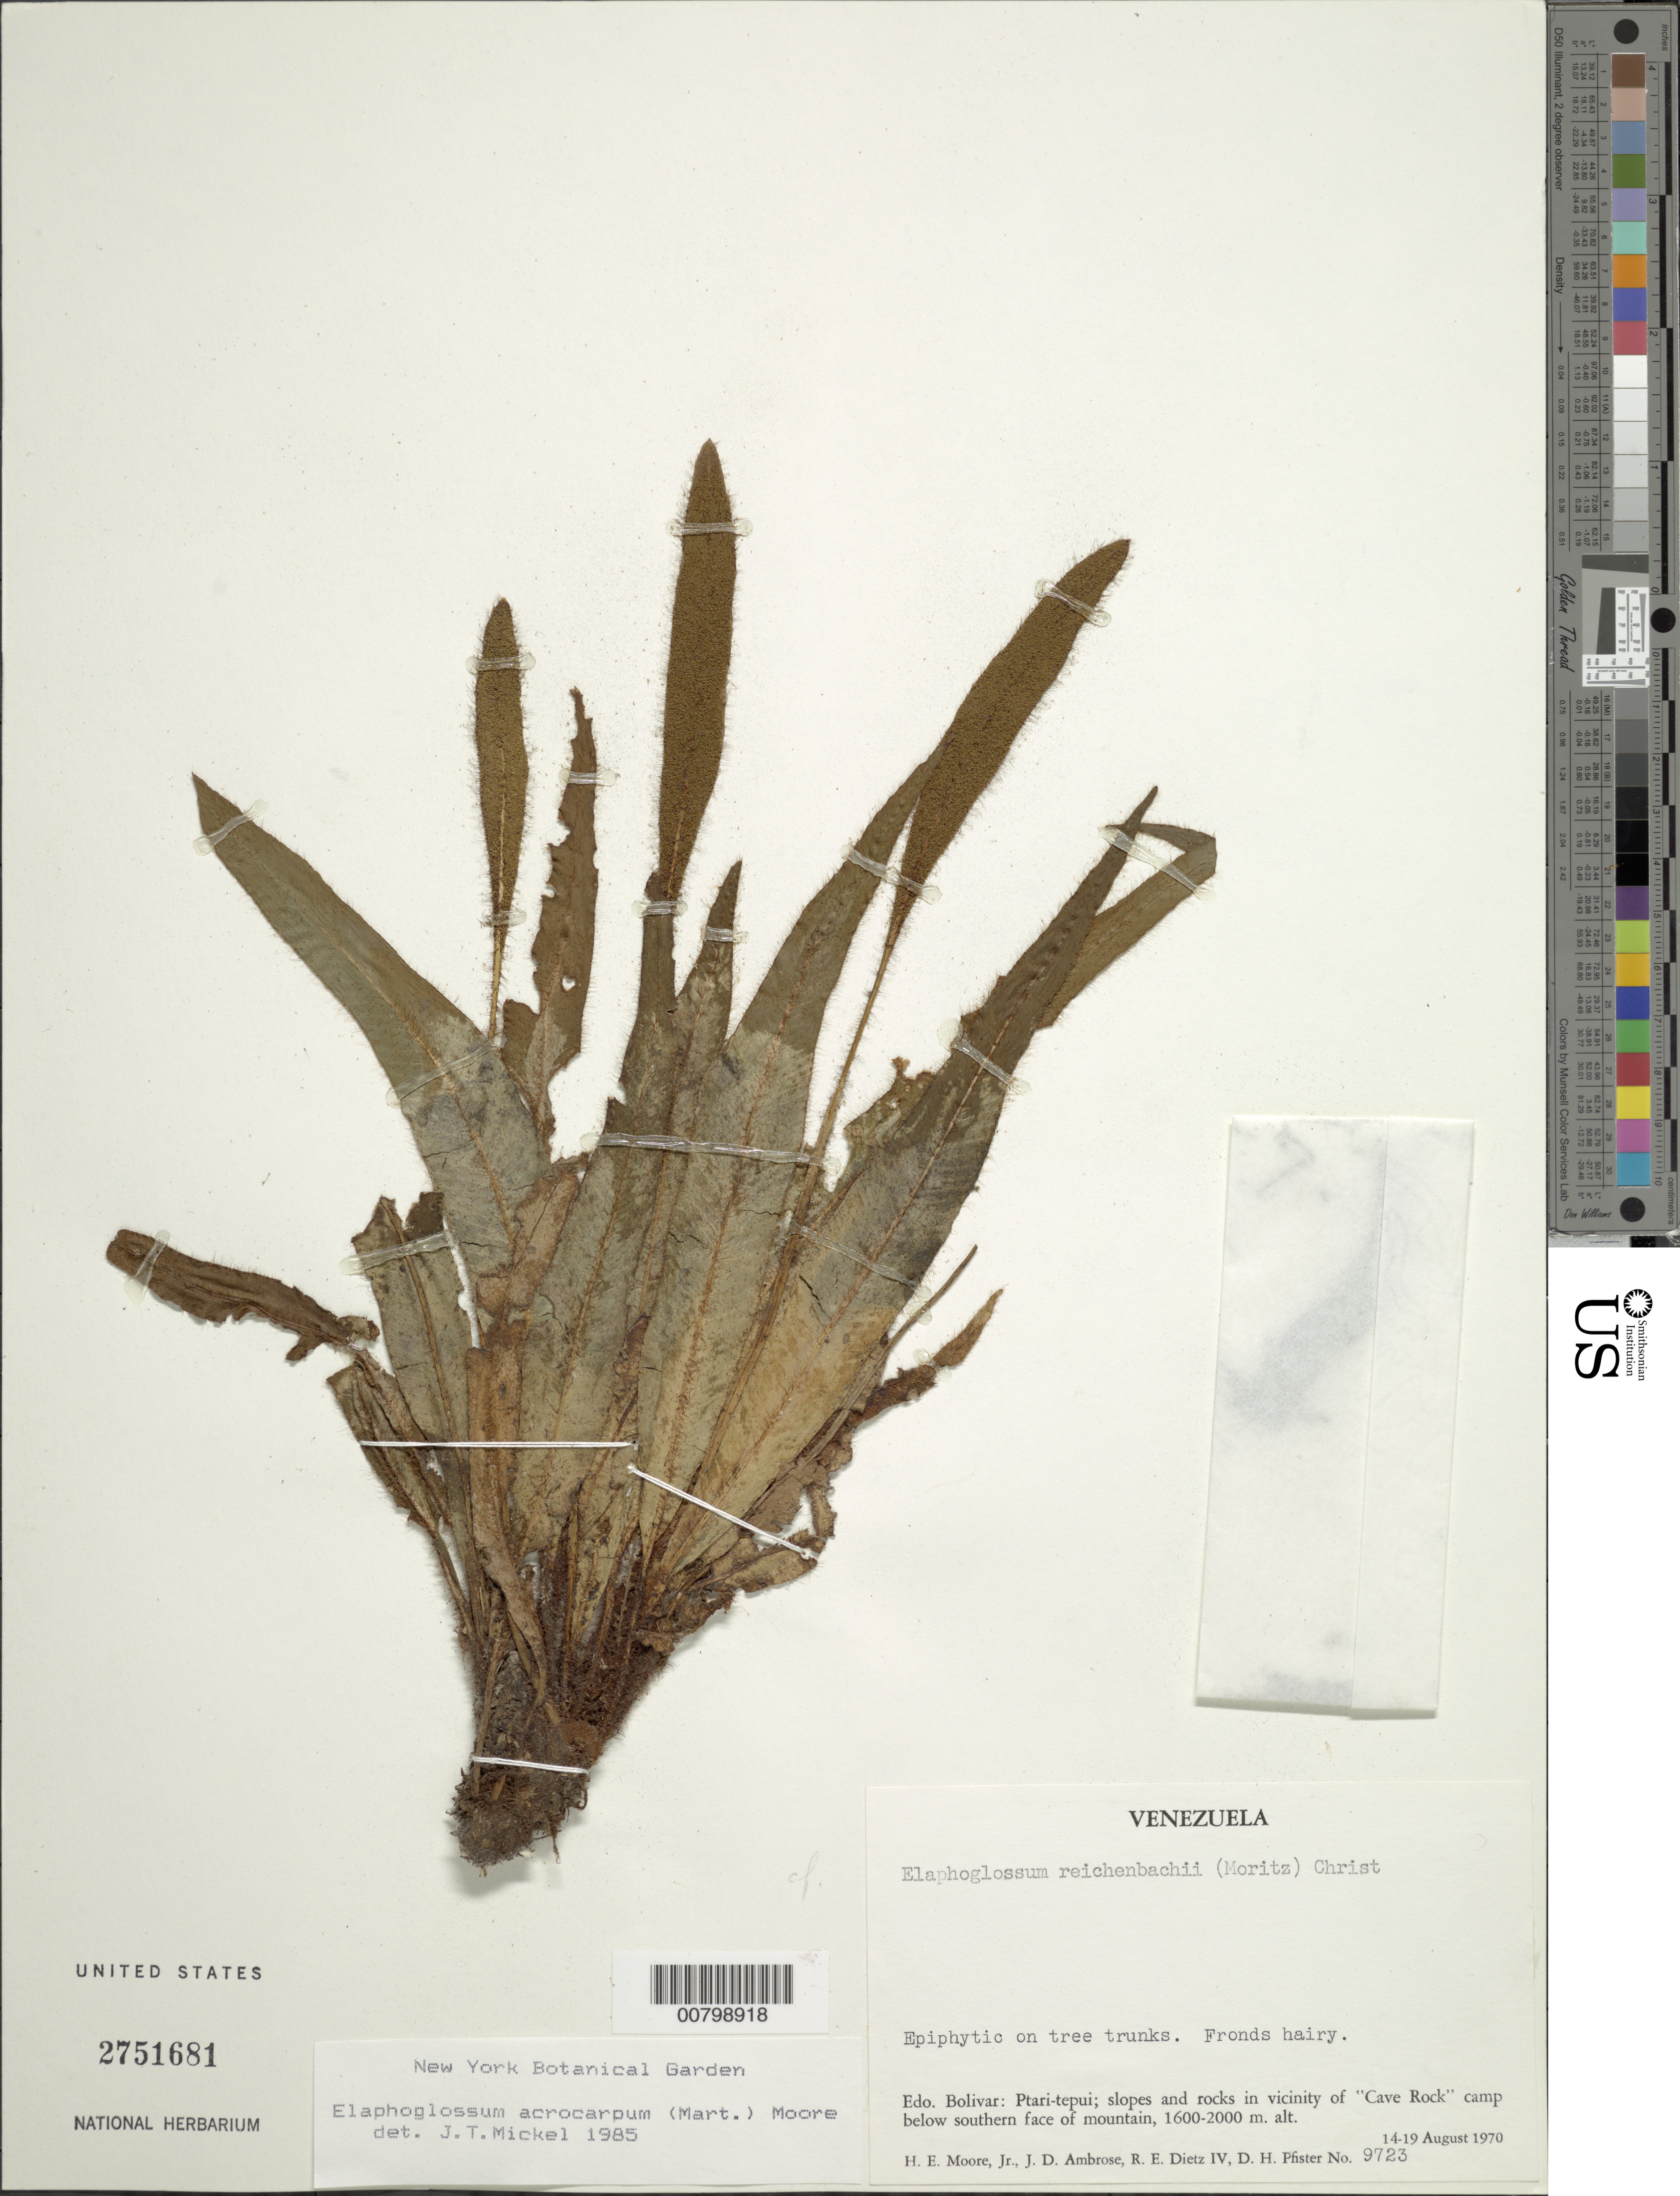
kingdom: Plantae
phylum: Tracheophyta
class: Polypodiopsida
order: Polypodiales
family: Dryopteridaceae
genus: Elaphoglossum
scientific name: Elaphoglossum acrocarpum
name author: (Mart.) T. Moore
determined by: Mickel, J. T., (NY), New York Botanical Garden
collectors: H. E. Moore, J. D. Ambrose, R. Dietz & D. H. Pfister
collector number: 9723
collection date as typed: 14-Aug-70 to 19-Aug-70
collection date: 1970-08-14/1970-08-19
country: Venezuela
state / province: Bolívar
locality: Ptari-tepuí, vicinity of "Cave Rock" camp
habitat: Slopes and rocks below southern face of mountain; on tree trunks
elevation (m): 1600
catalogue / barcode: US 2751681